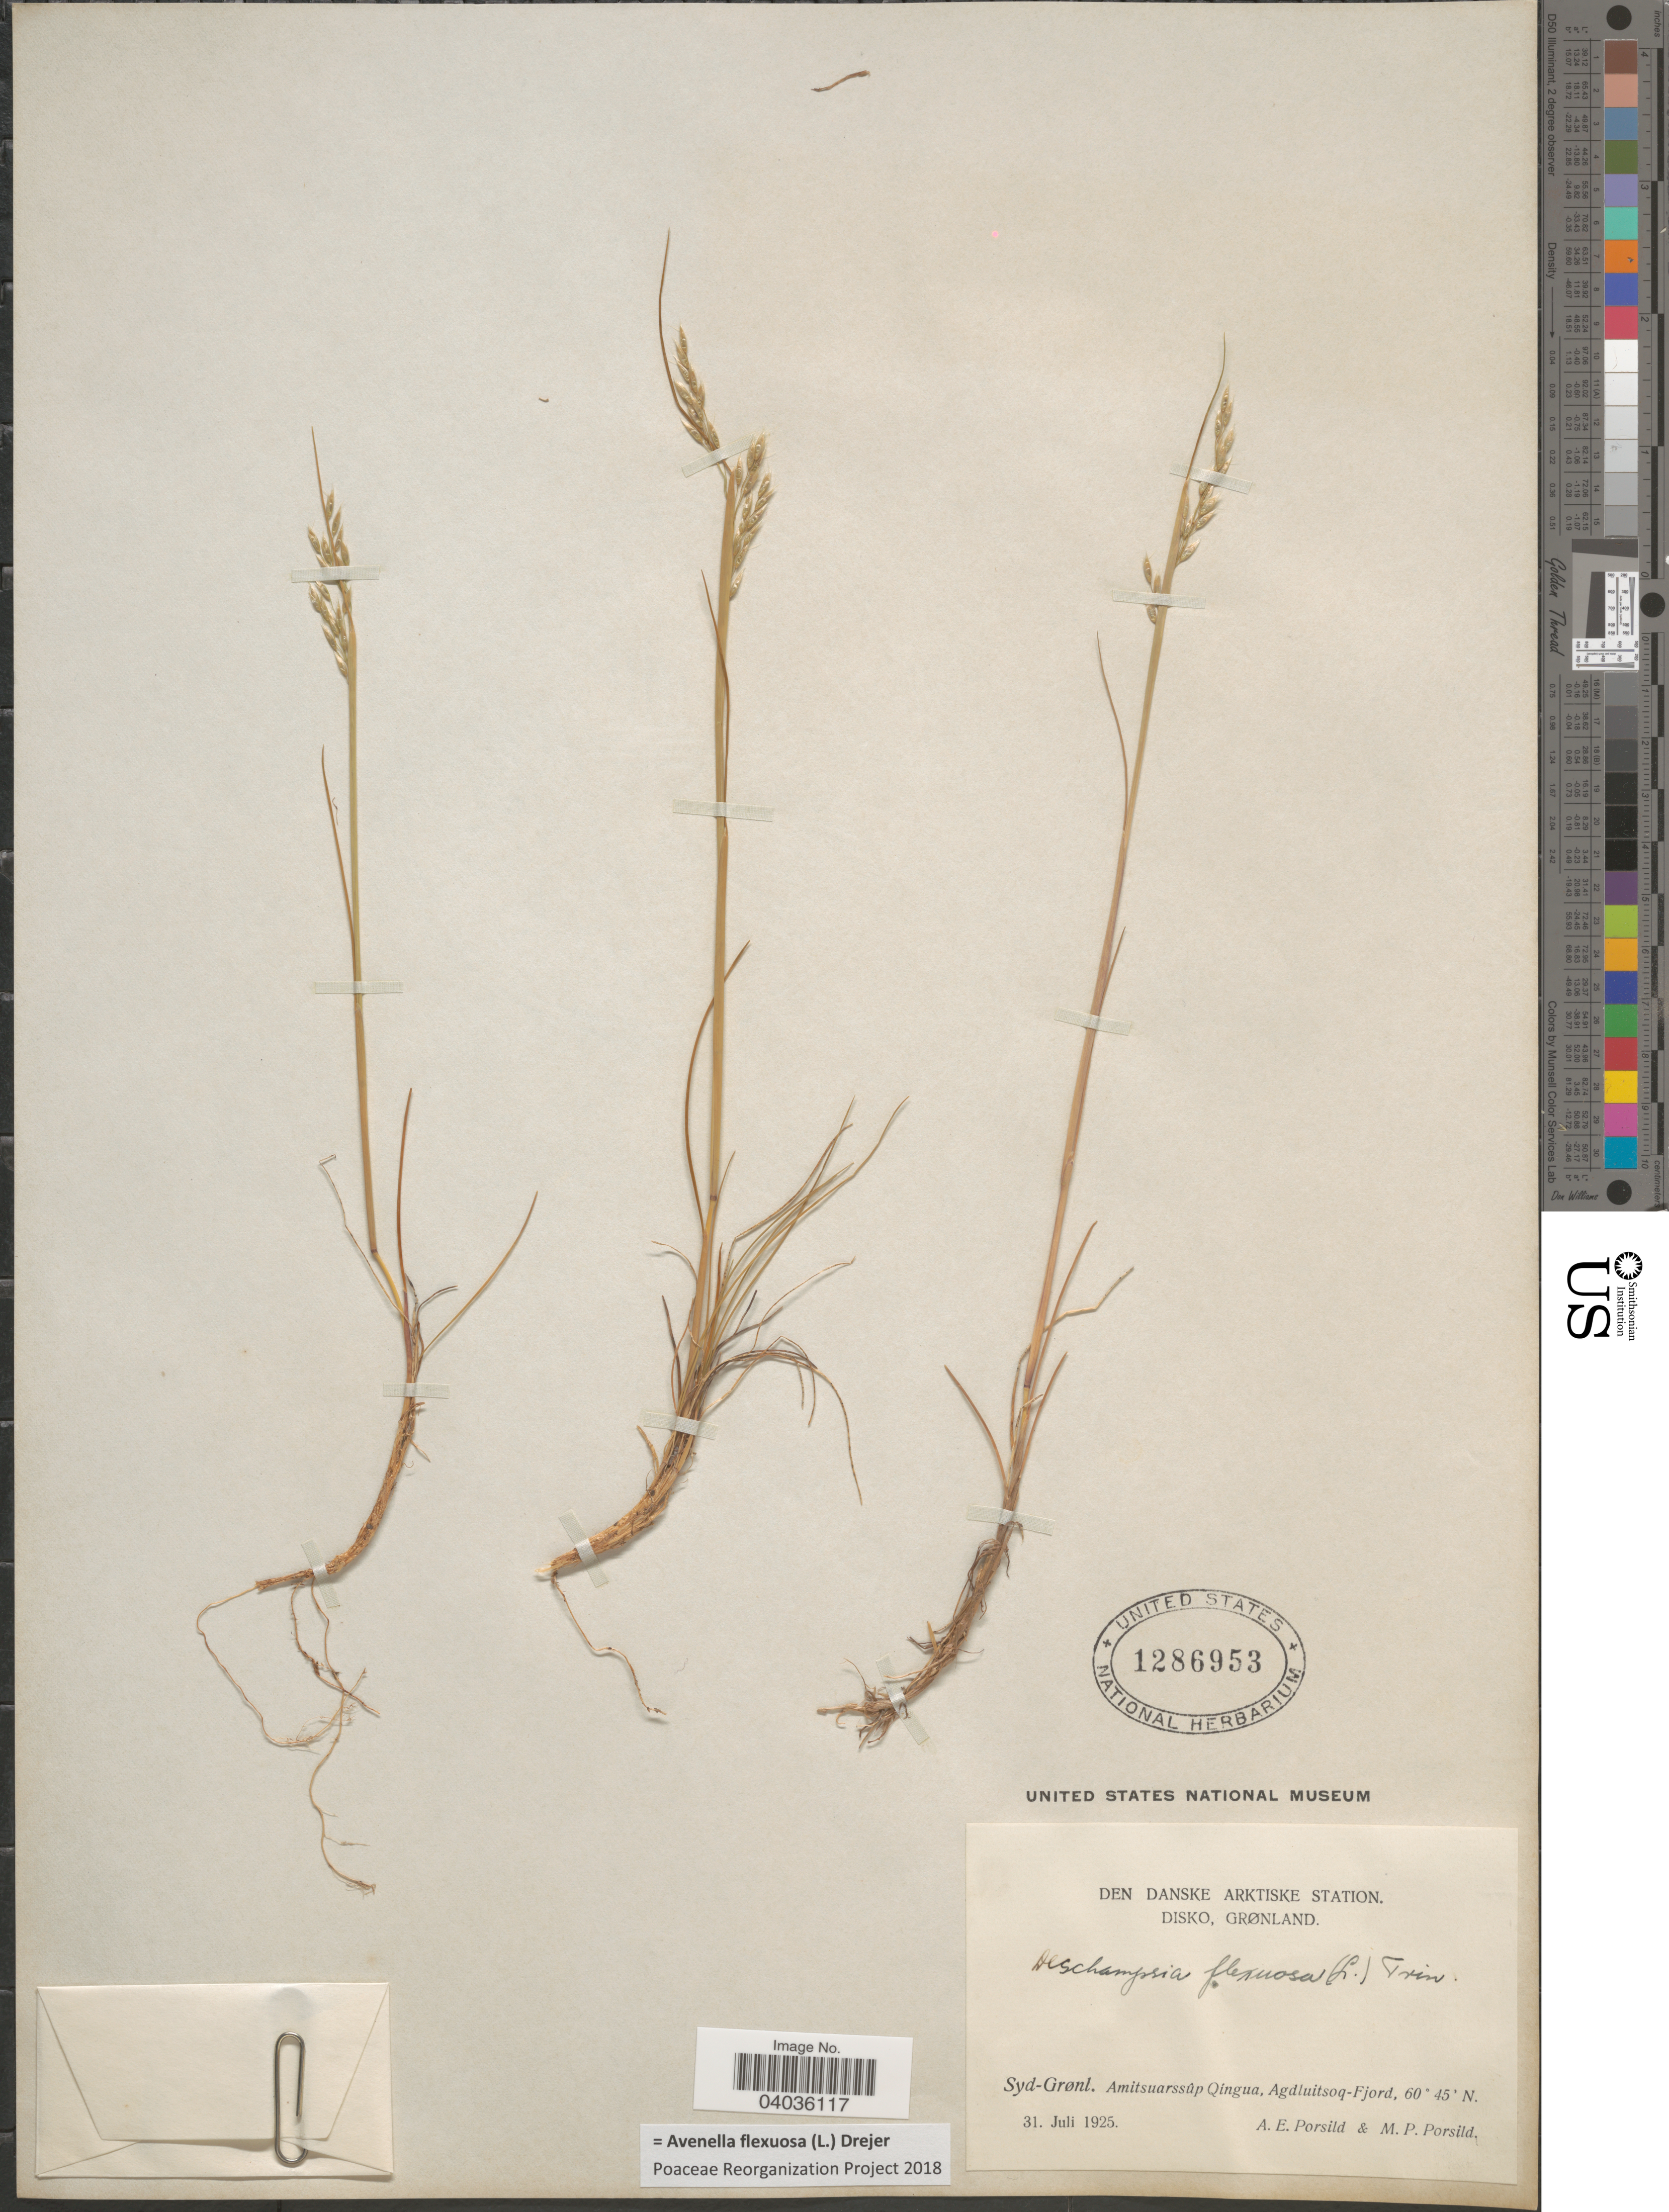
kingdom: Plantae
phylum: Tracheophyta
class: Liliopsida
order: Poales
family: Poaceae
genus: Avenella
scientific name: Avenella flexuosa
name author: (L.) Drejer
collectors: A. E. Porsild & M. P. Porsild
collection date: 1925-07-31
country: Greenland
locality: Den Danske Arktiske Station, Disko, Grønland. Syd-Grønl. Amitsuarssûp Qingua, Agdluitsoq - Fjord.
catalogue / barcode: US 1286953